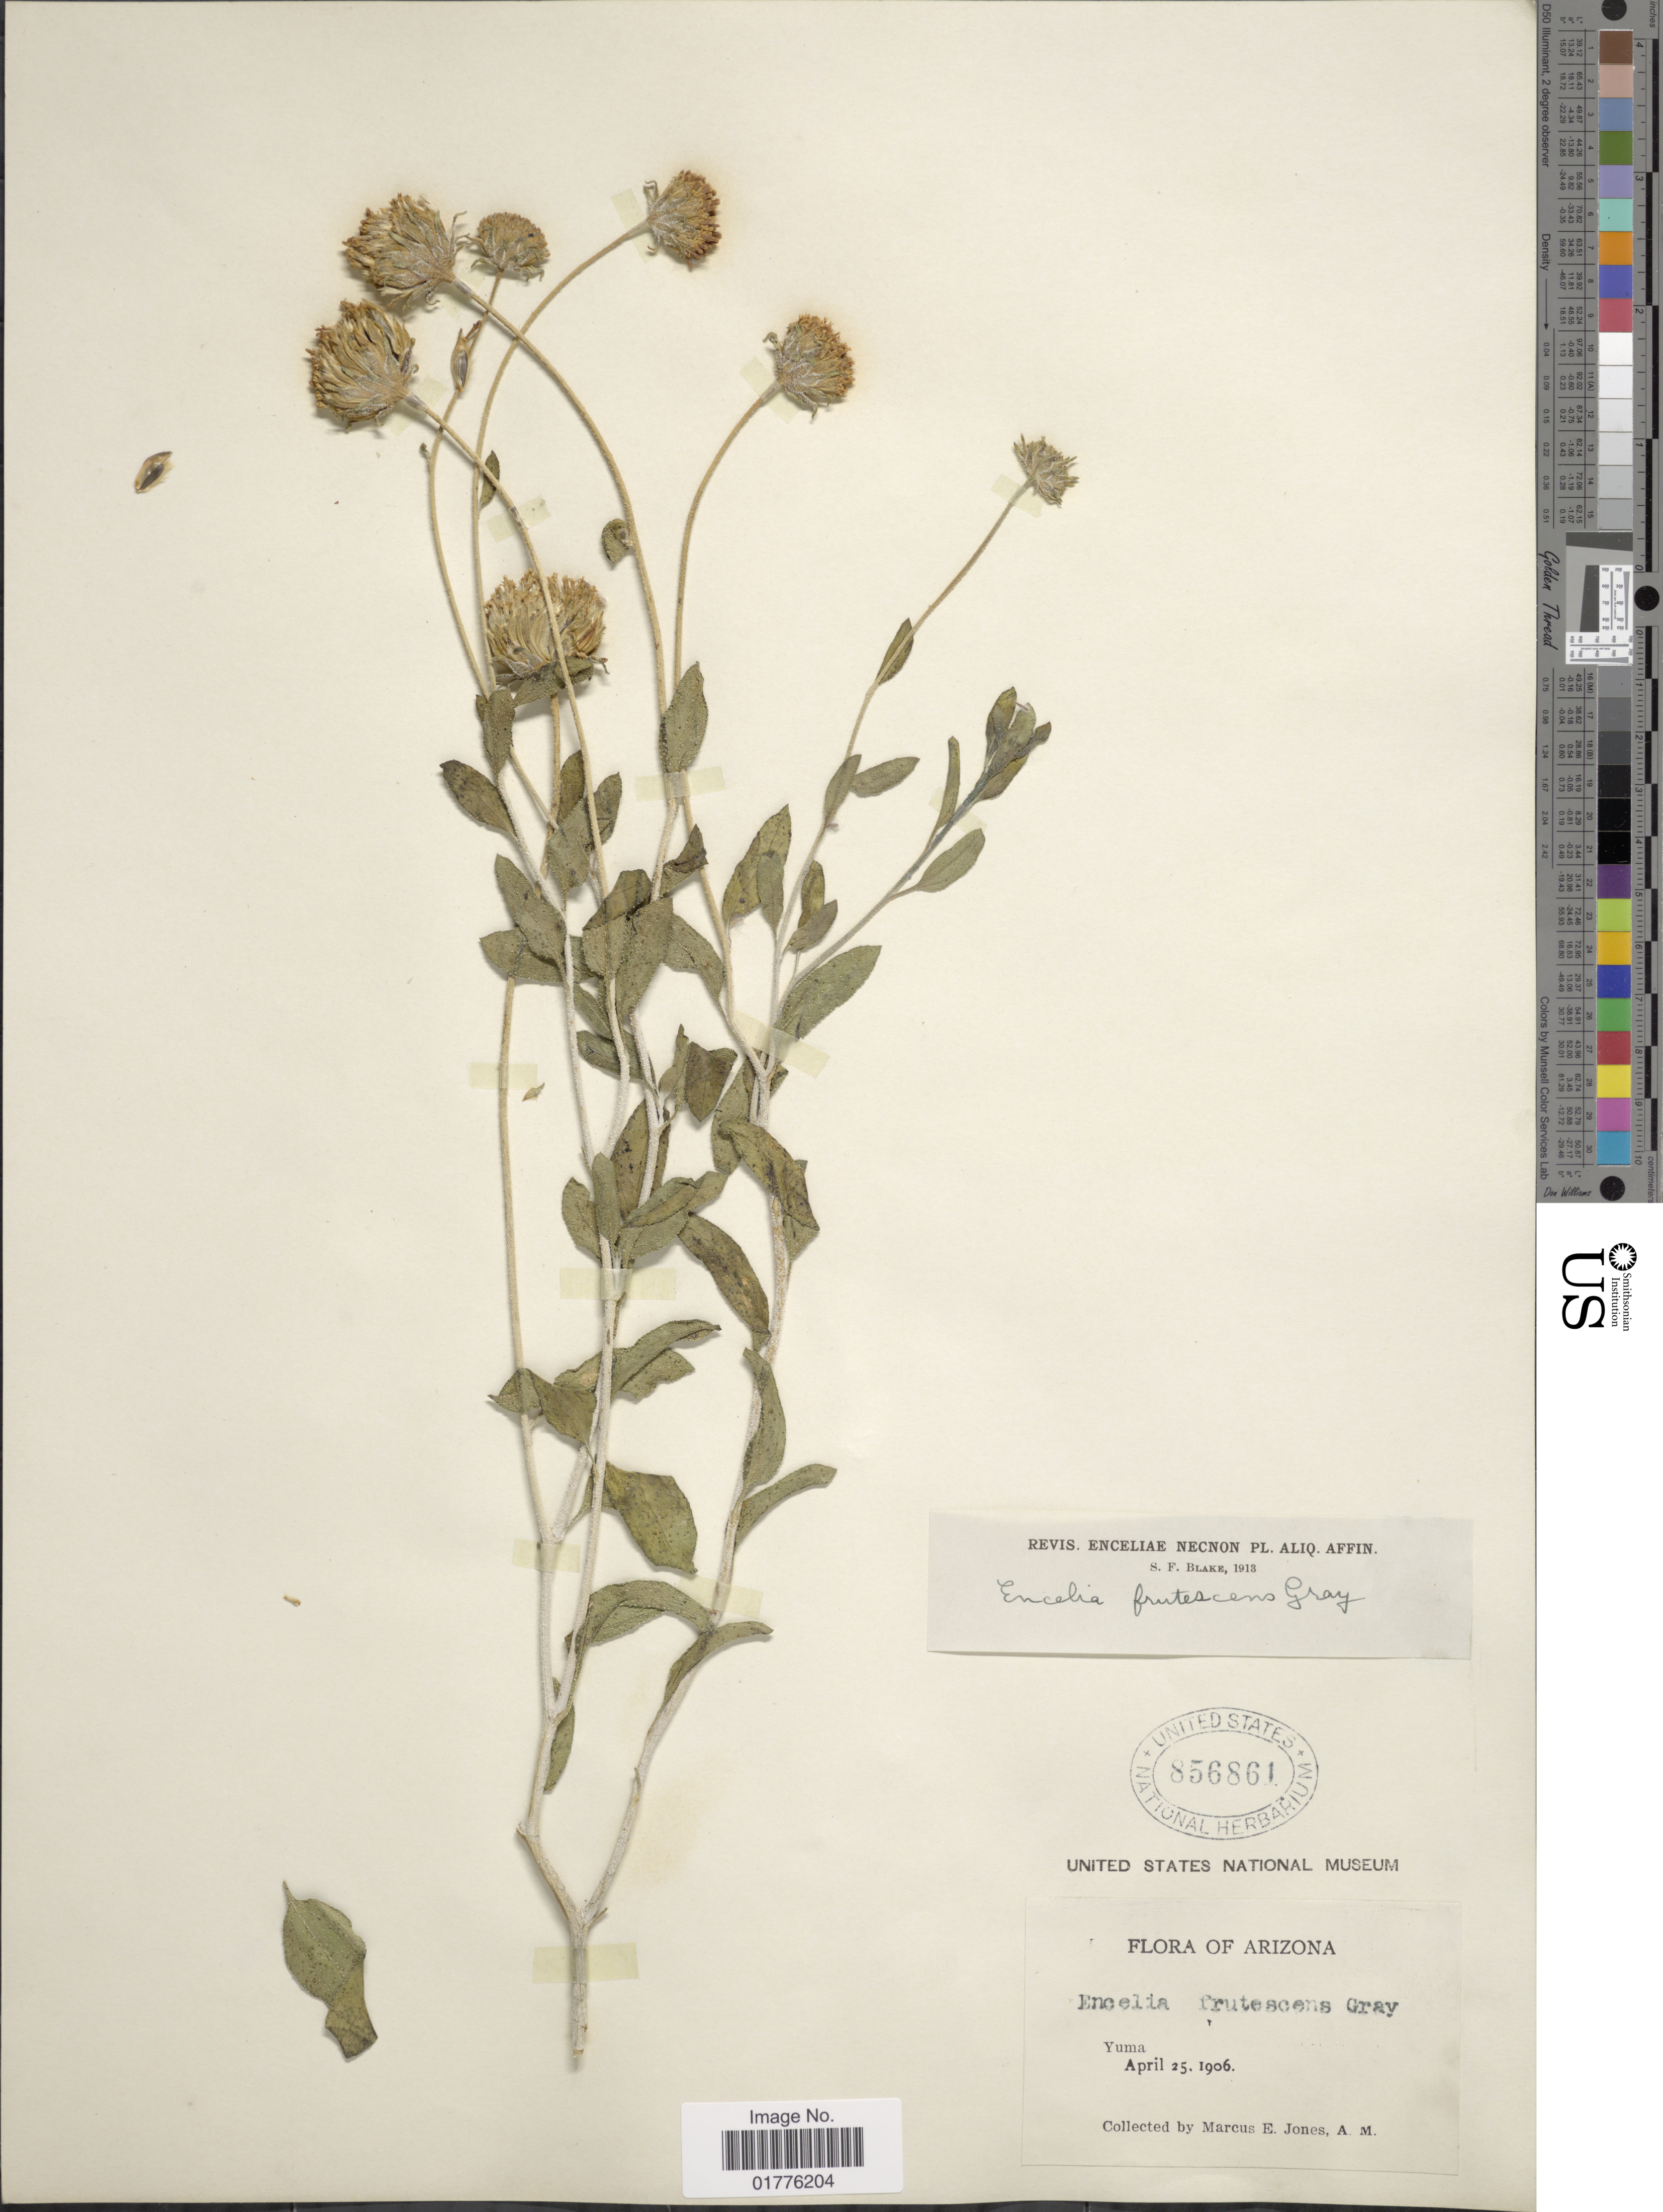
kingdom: Plantae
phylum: Tracheophyta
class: Magnoliopsida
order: Asterales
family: Asteraceae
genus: Encelia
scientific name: Encelia frutescens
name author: (A. Gray) A. Gray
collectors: M. E. Jones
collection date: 1906-04-25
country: United States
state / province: Arizona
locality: Arizona. Yuma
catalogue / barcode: US 856861